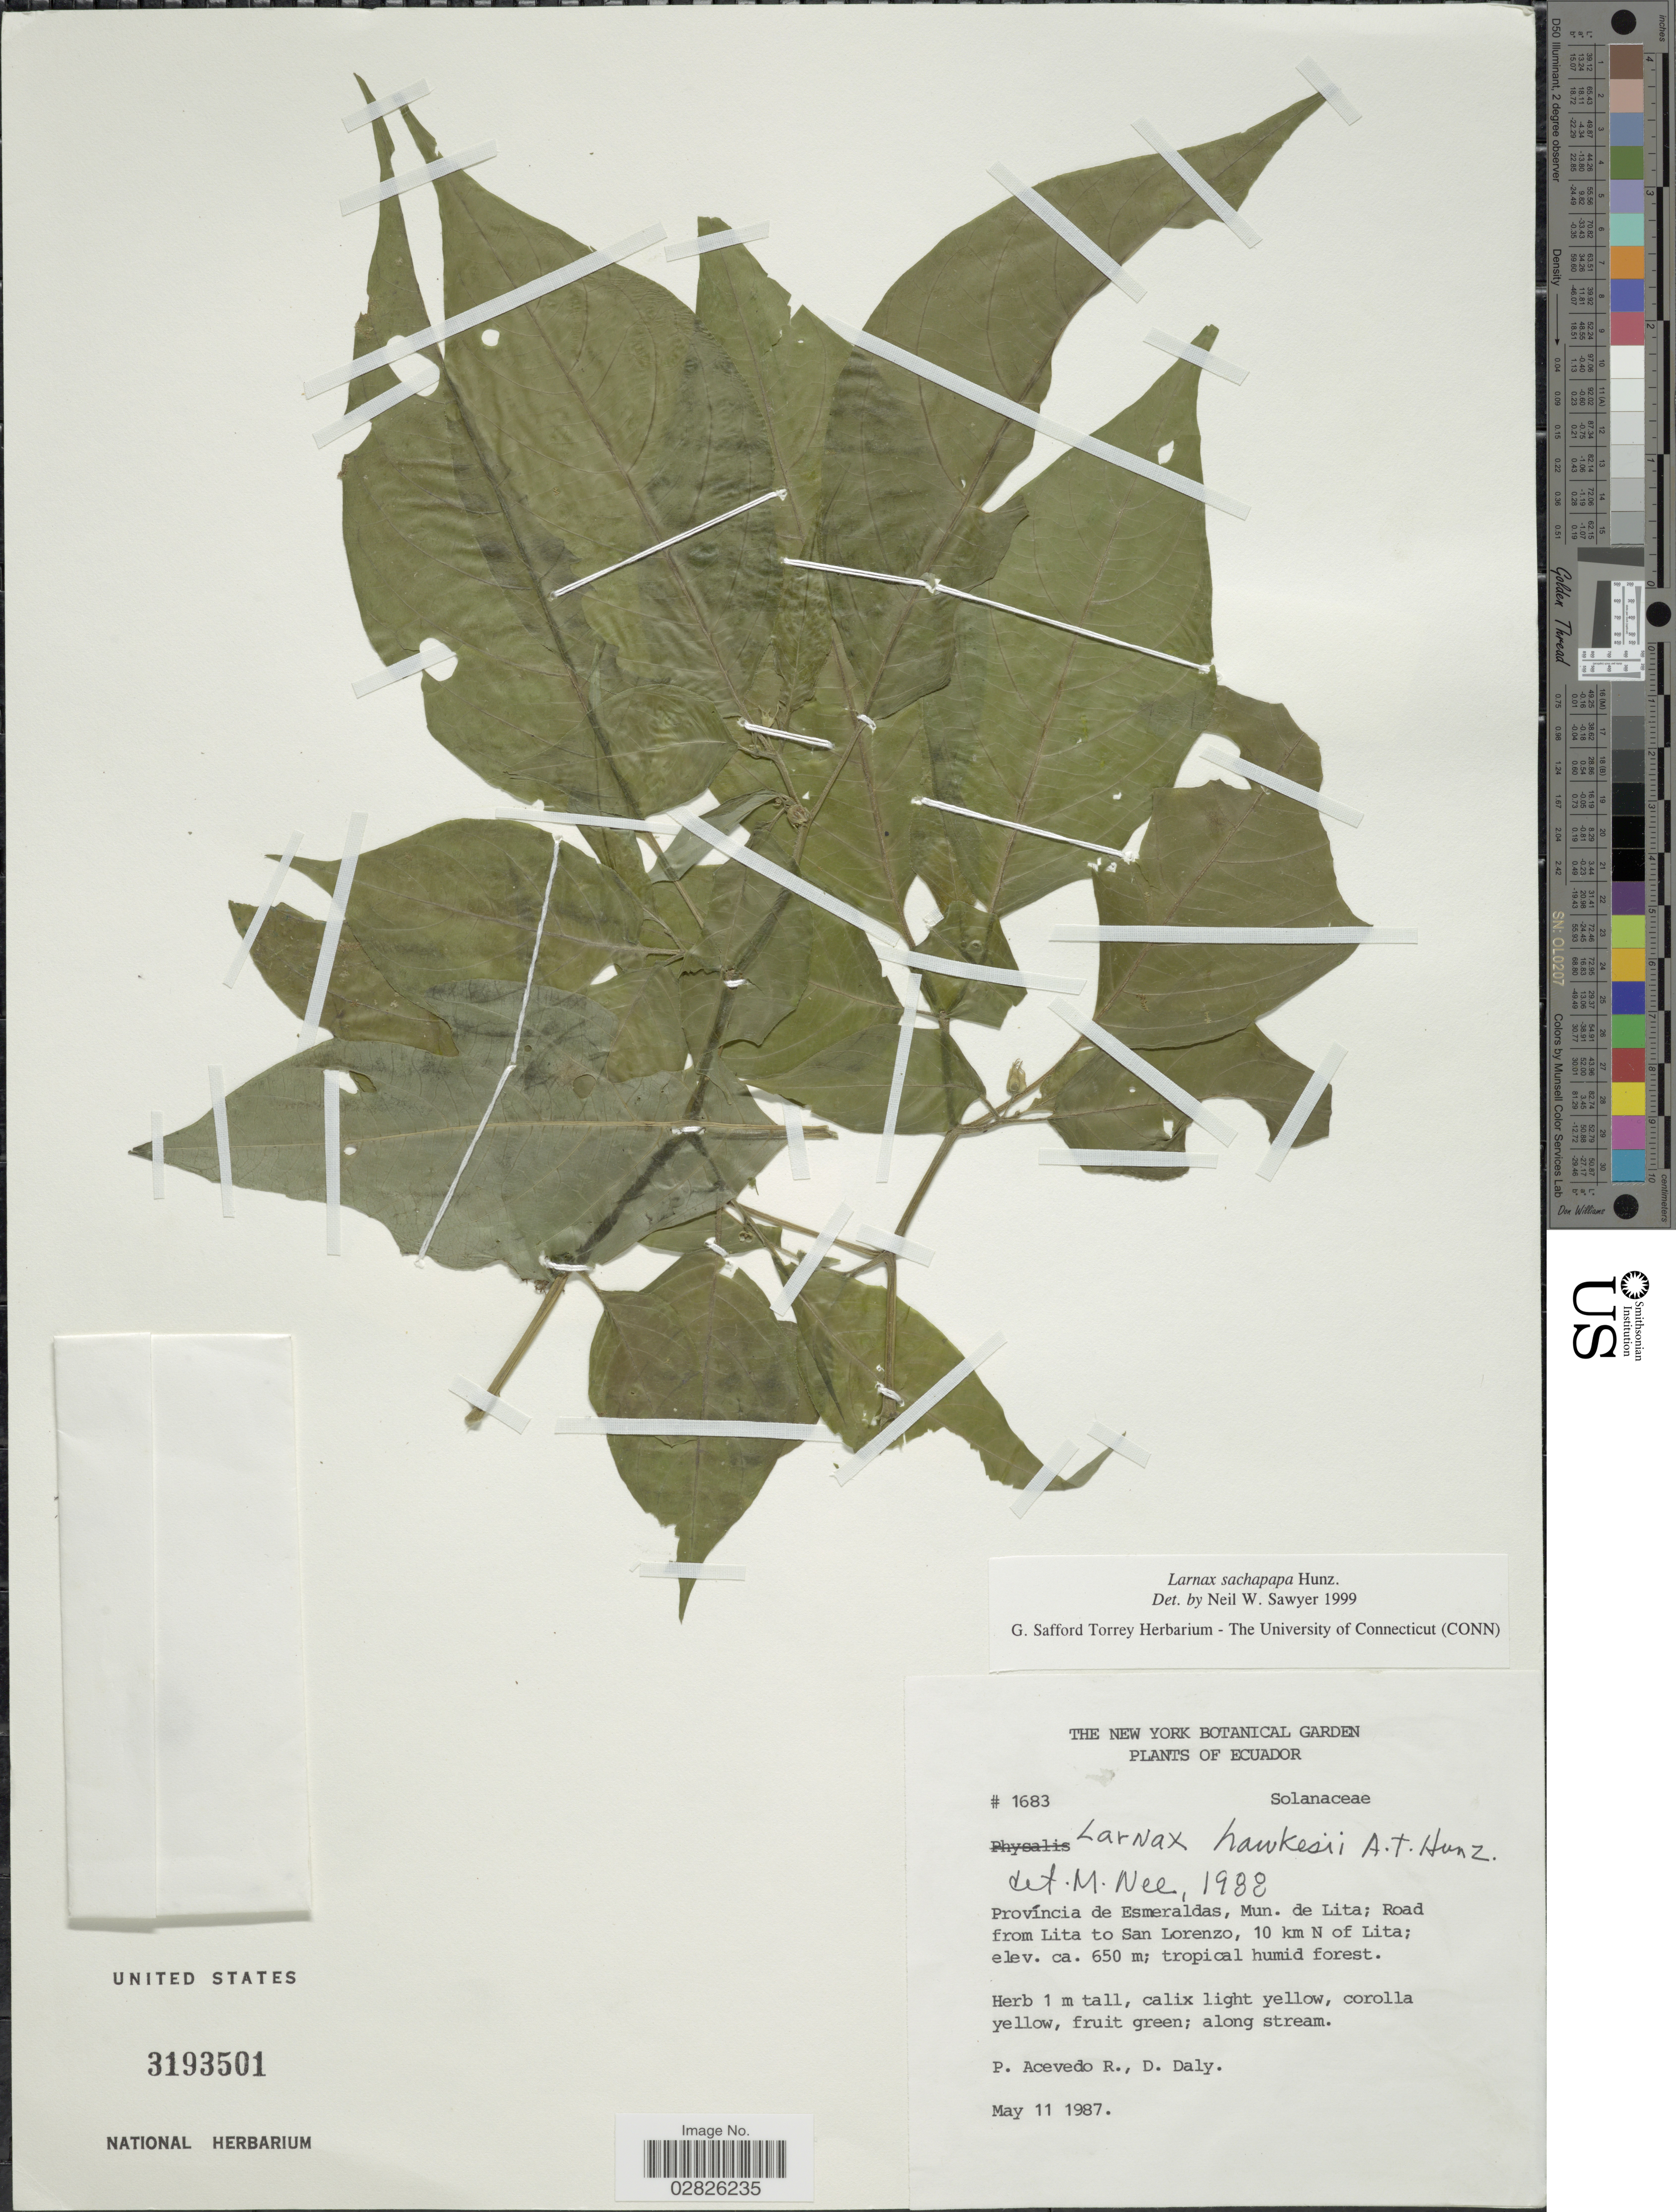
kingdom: Plantae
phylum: Tracheophyta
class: Magnoliopsida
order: Solanales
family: Solanaceae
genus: Larnax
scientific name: Larnax sachapapa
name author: Hunz.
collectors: P. Acevedo-Rodr. & D. C. Daly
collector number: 1683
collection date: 1987-05-11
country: Ecuador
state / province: Esmeraldas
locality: Provincia de Esmeraldas, Mun. de Lita; Road from Lita to San Lorenzo, 10 km N of Lita.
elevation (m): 650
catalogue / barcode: US 3193501